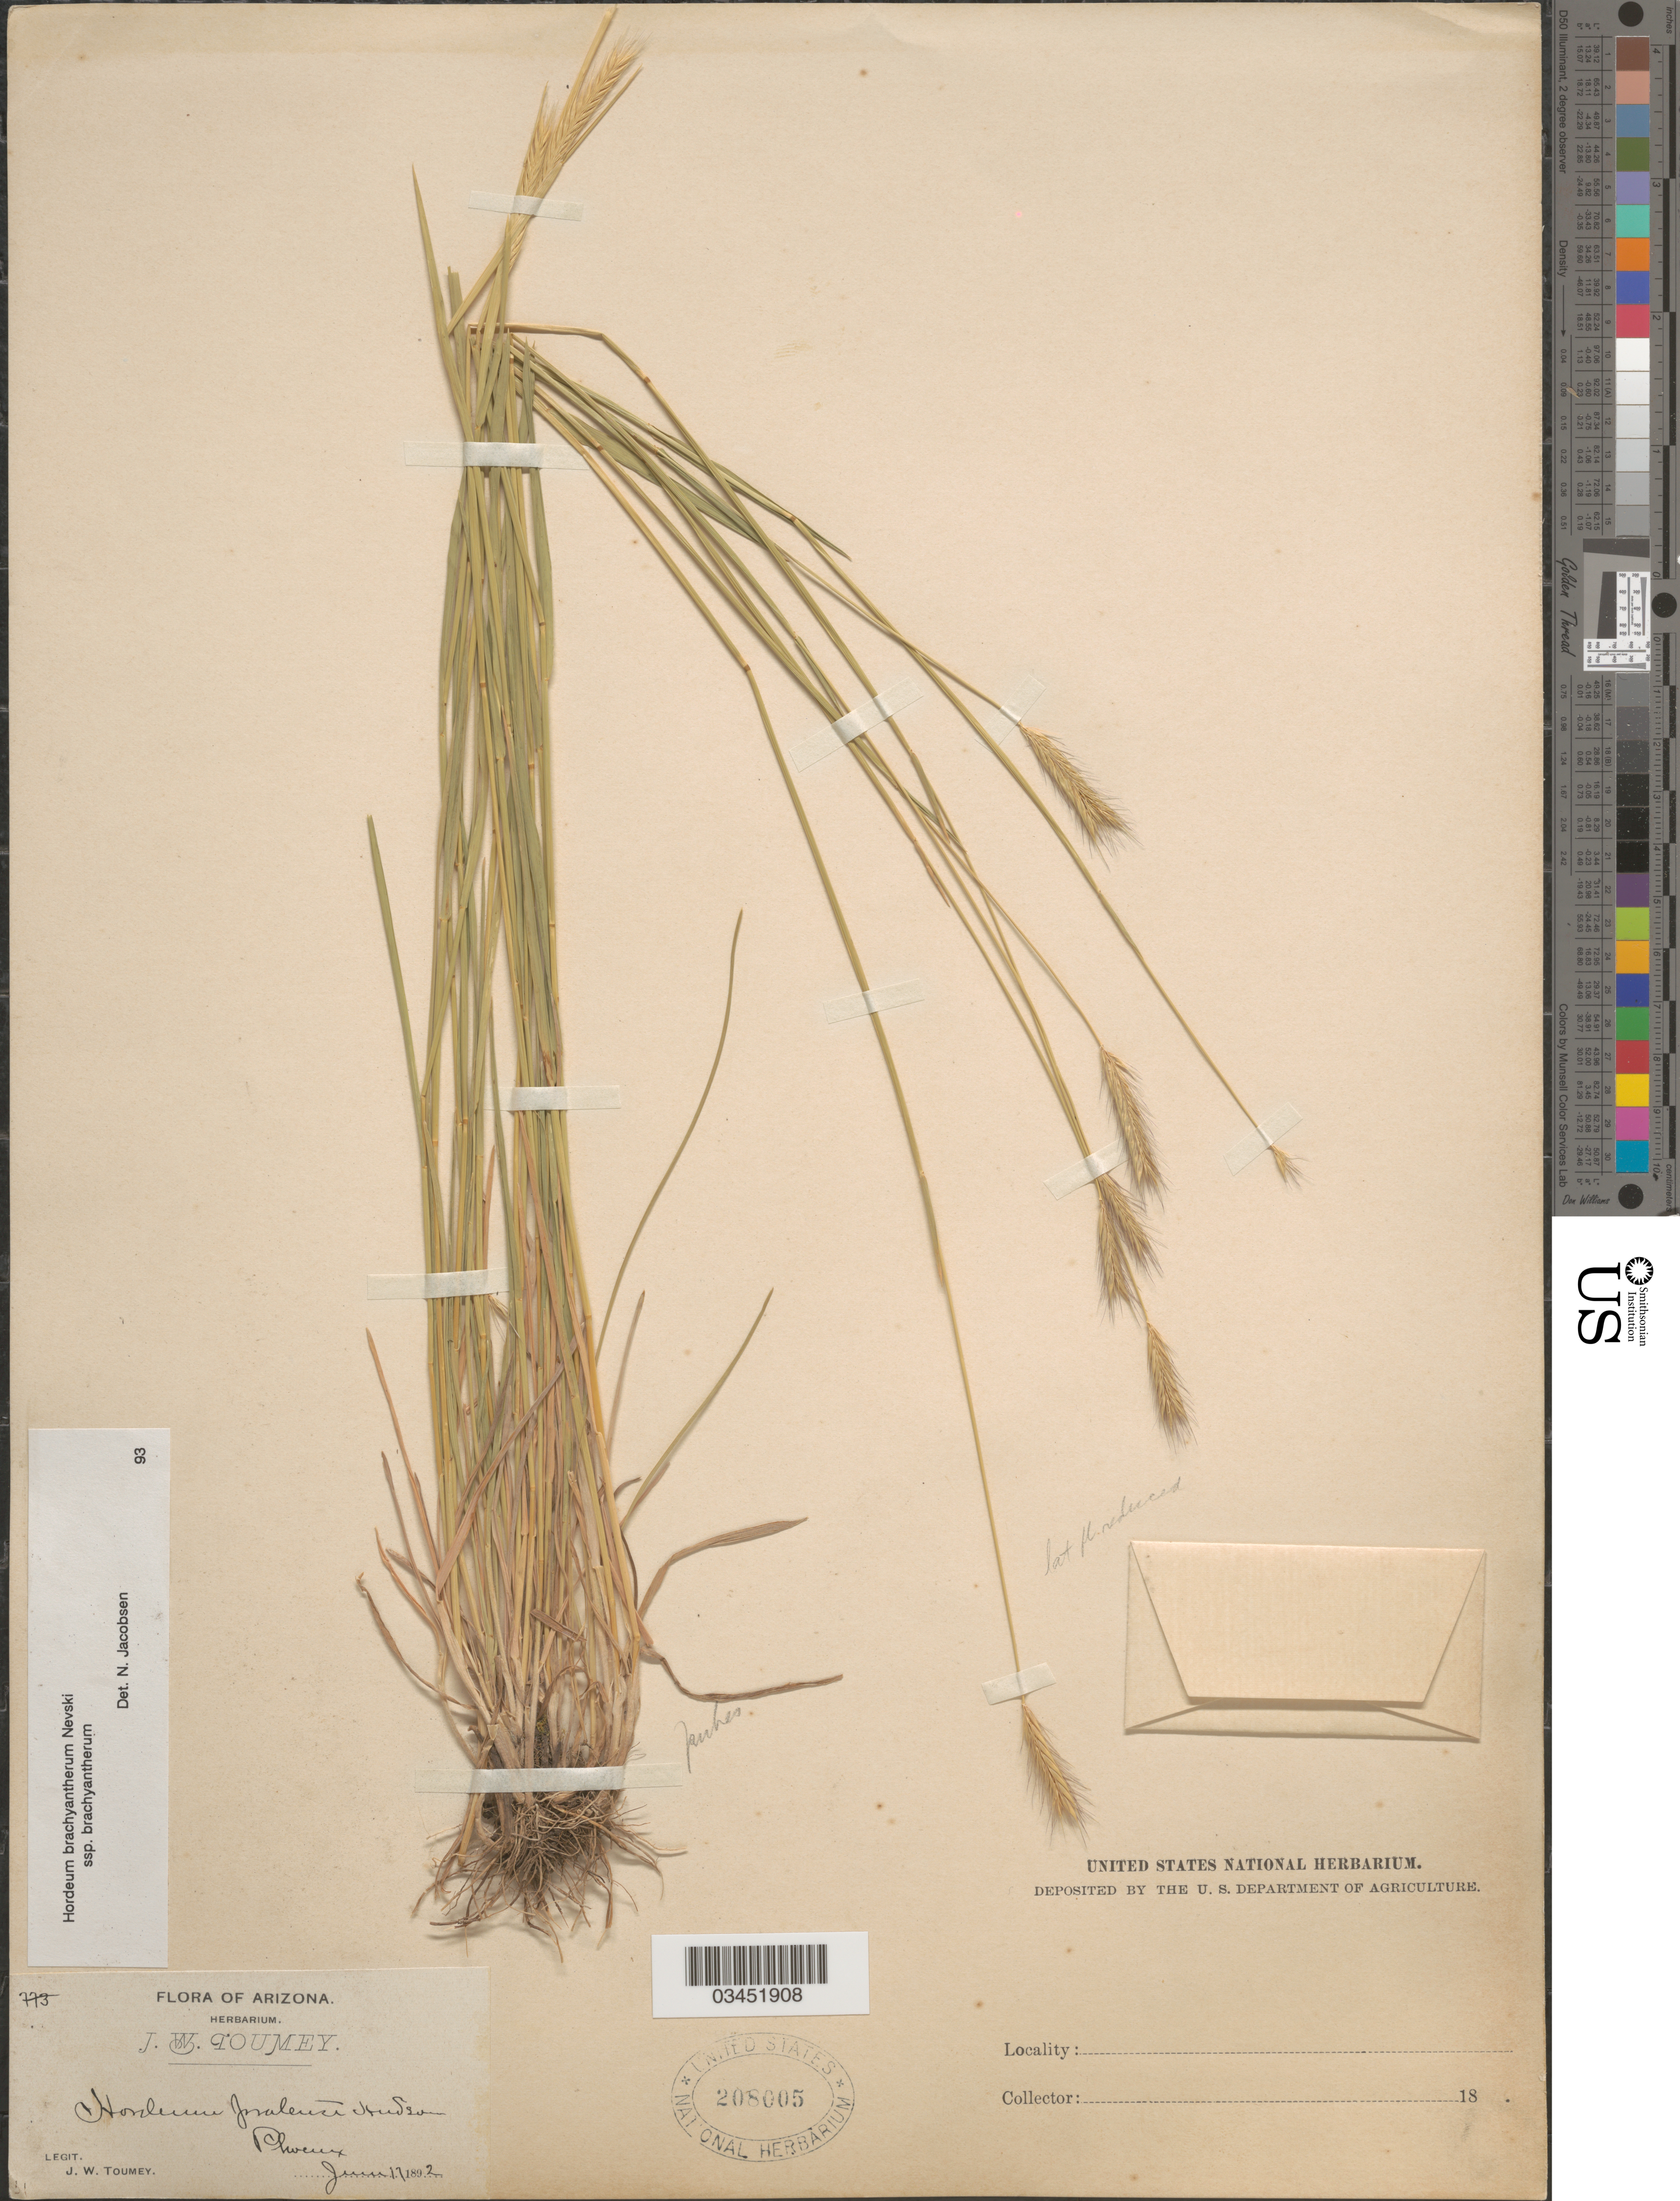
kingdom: Plantae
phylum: Tracheophyta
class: Liliopsida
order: Poales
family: Poaceae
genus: Hordeum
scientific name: Hordeum brachyantherum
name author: Nevski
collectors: J. W. Toumey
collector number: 773?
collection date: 1892-06-17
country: United States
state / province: Arizona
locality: Phoenix.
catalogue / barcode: US 208005